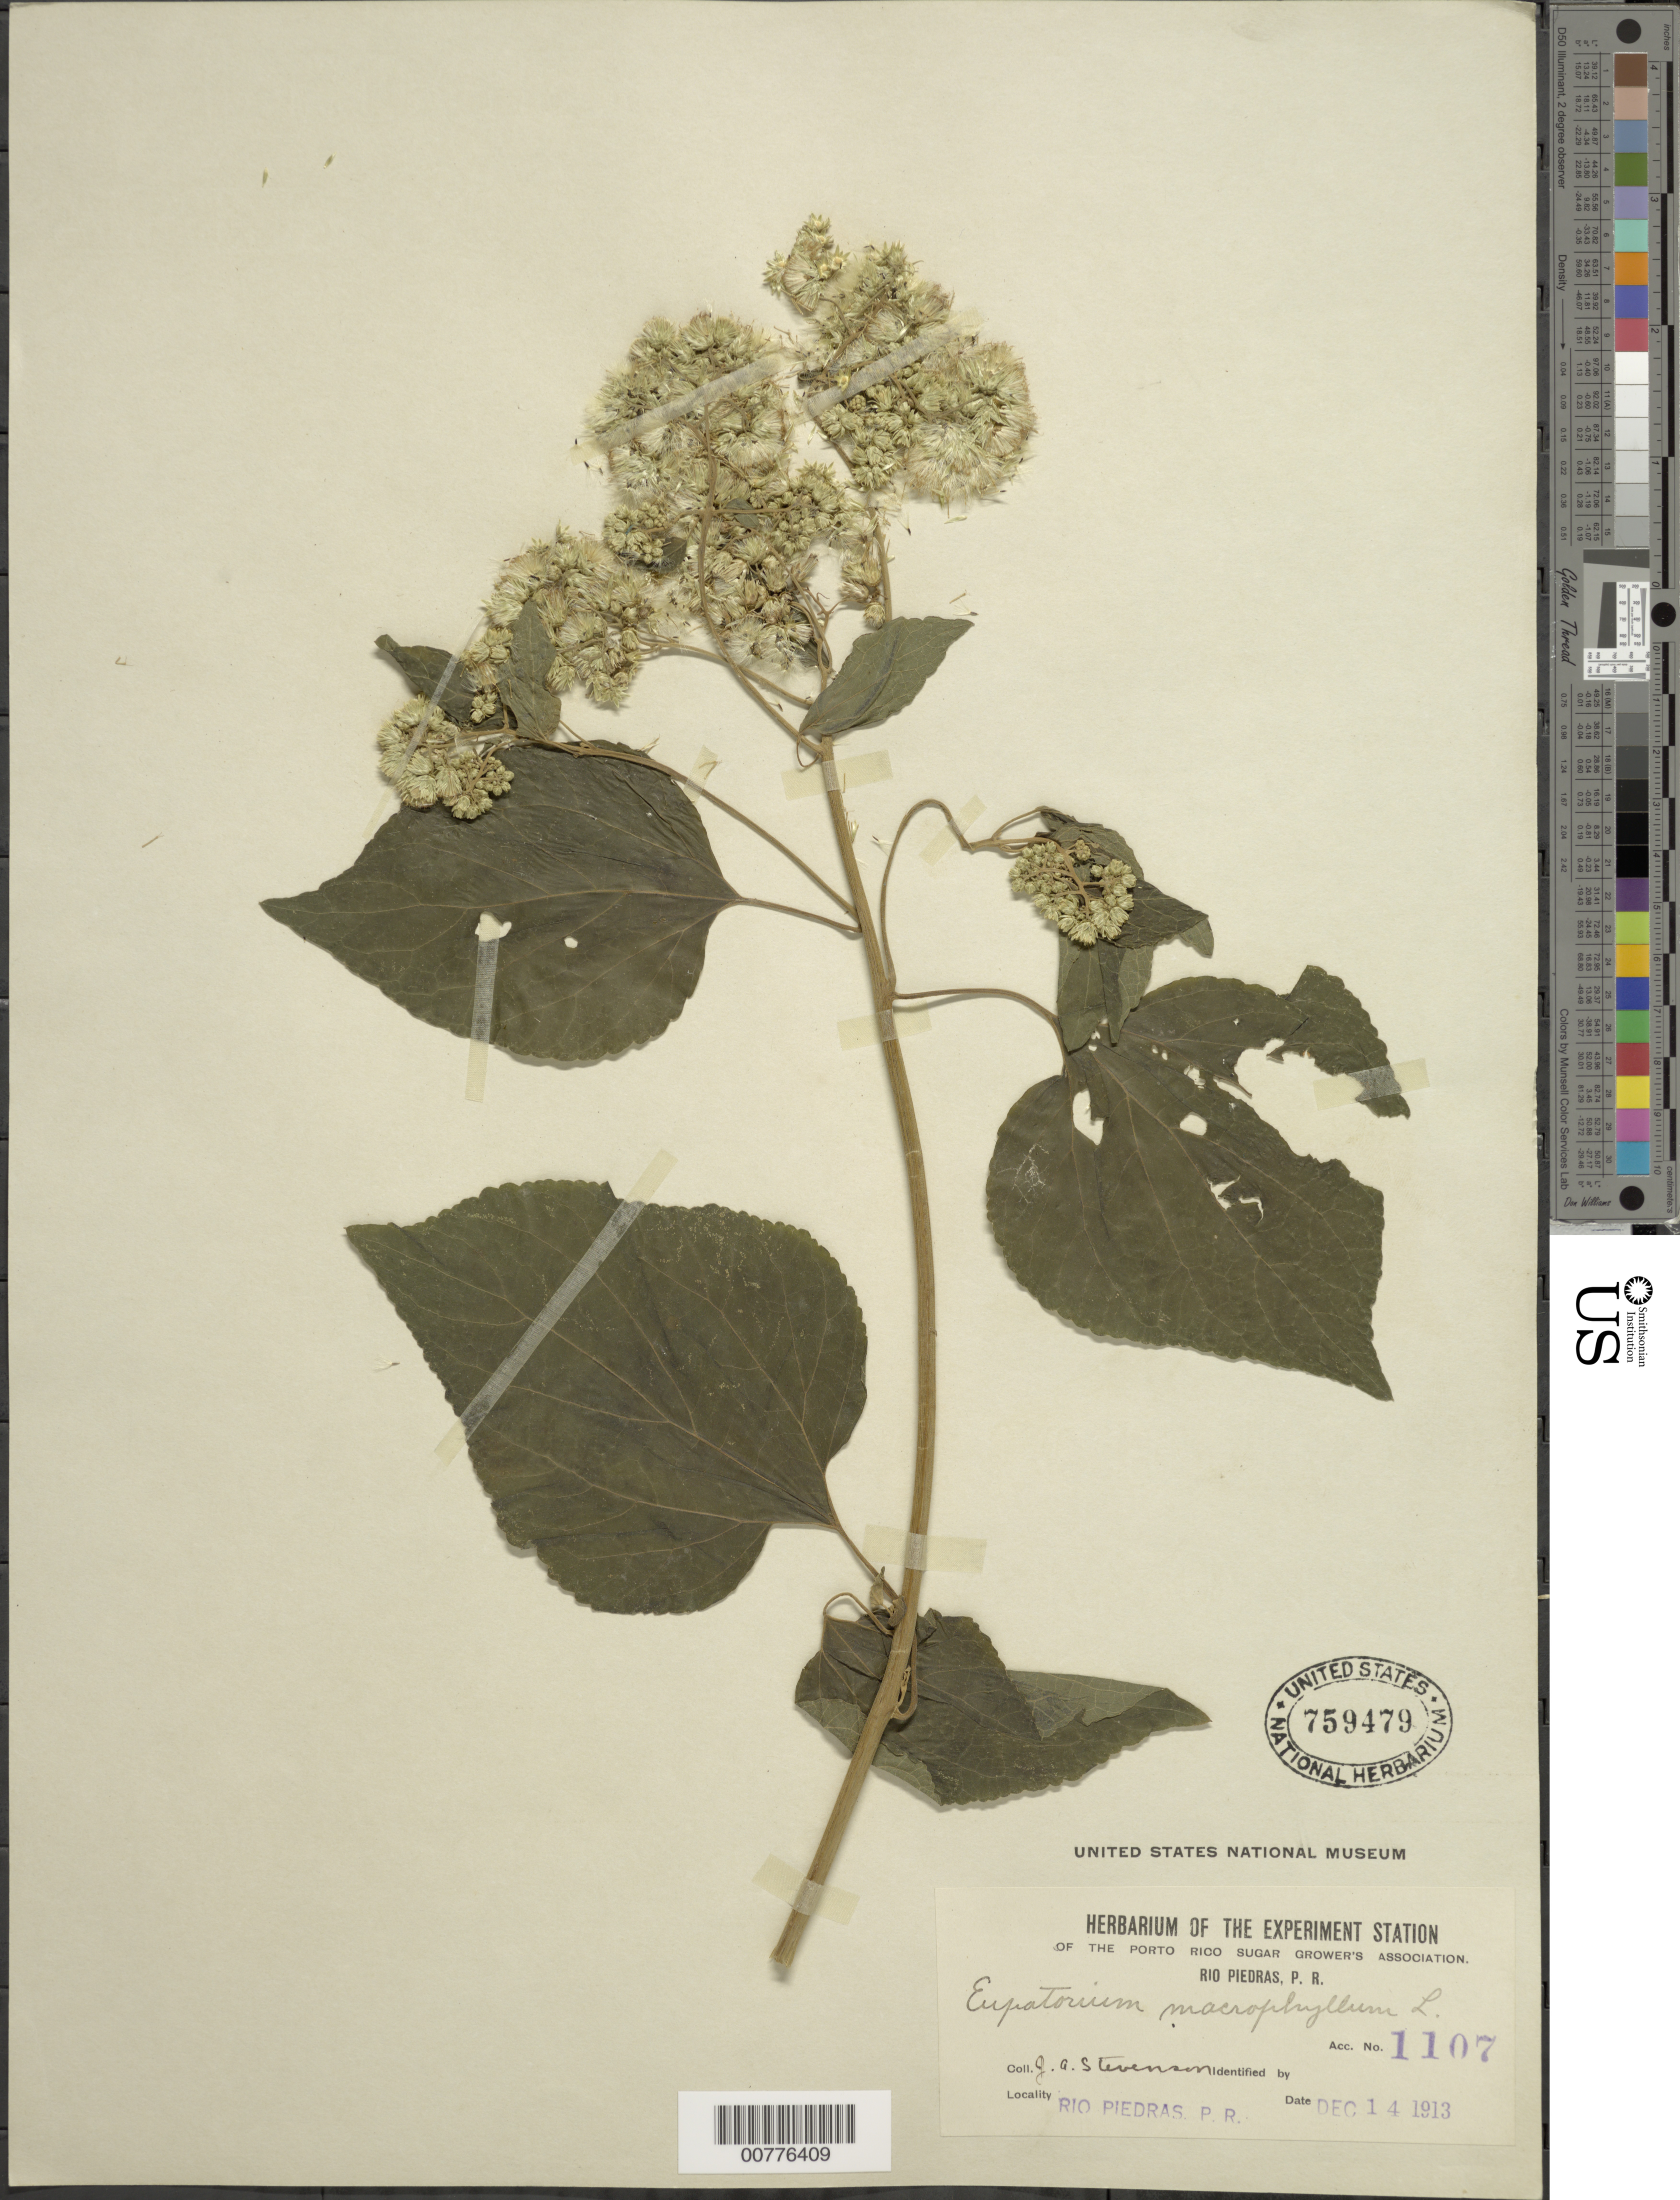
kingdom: Plantae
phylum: Tracheophyta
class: Magnoliopsida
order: Asterales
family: Asteraceae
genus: Hebeclinium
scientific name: Hebeclinium macrophyllum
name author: (L.) DC.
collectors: J. Stevenson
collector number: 1107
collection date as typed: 14 Dec 1913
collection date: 1913-12-14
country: Puerto Rico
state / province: San Juan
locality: Río Piedras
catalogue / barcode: US 759479